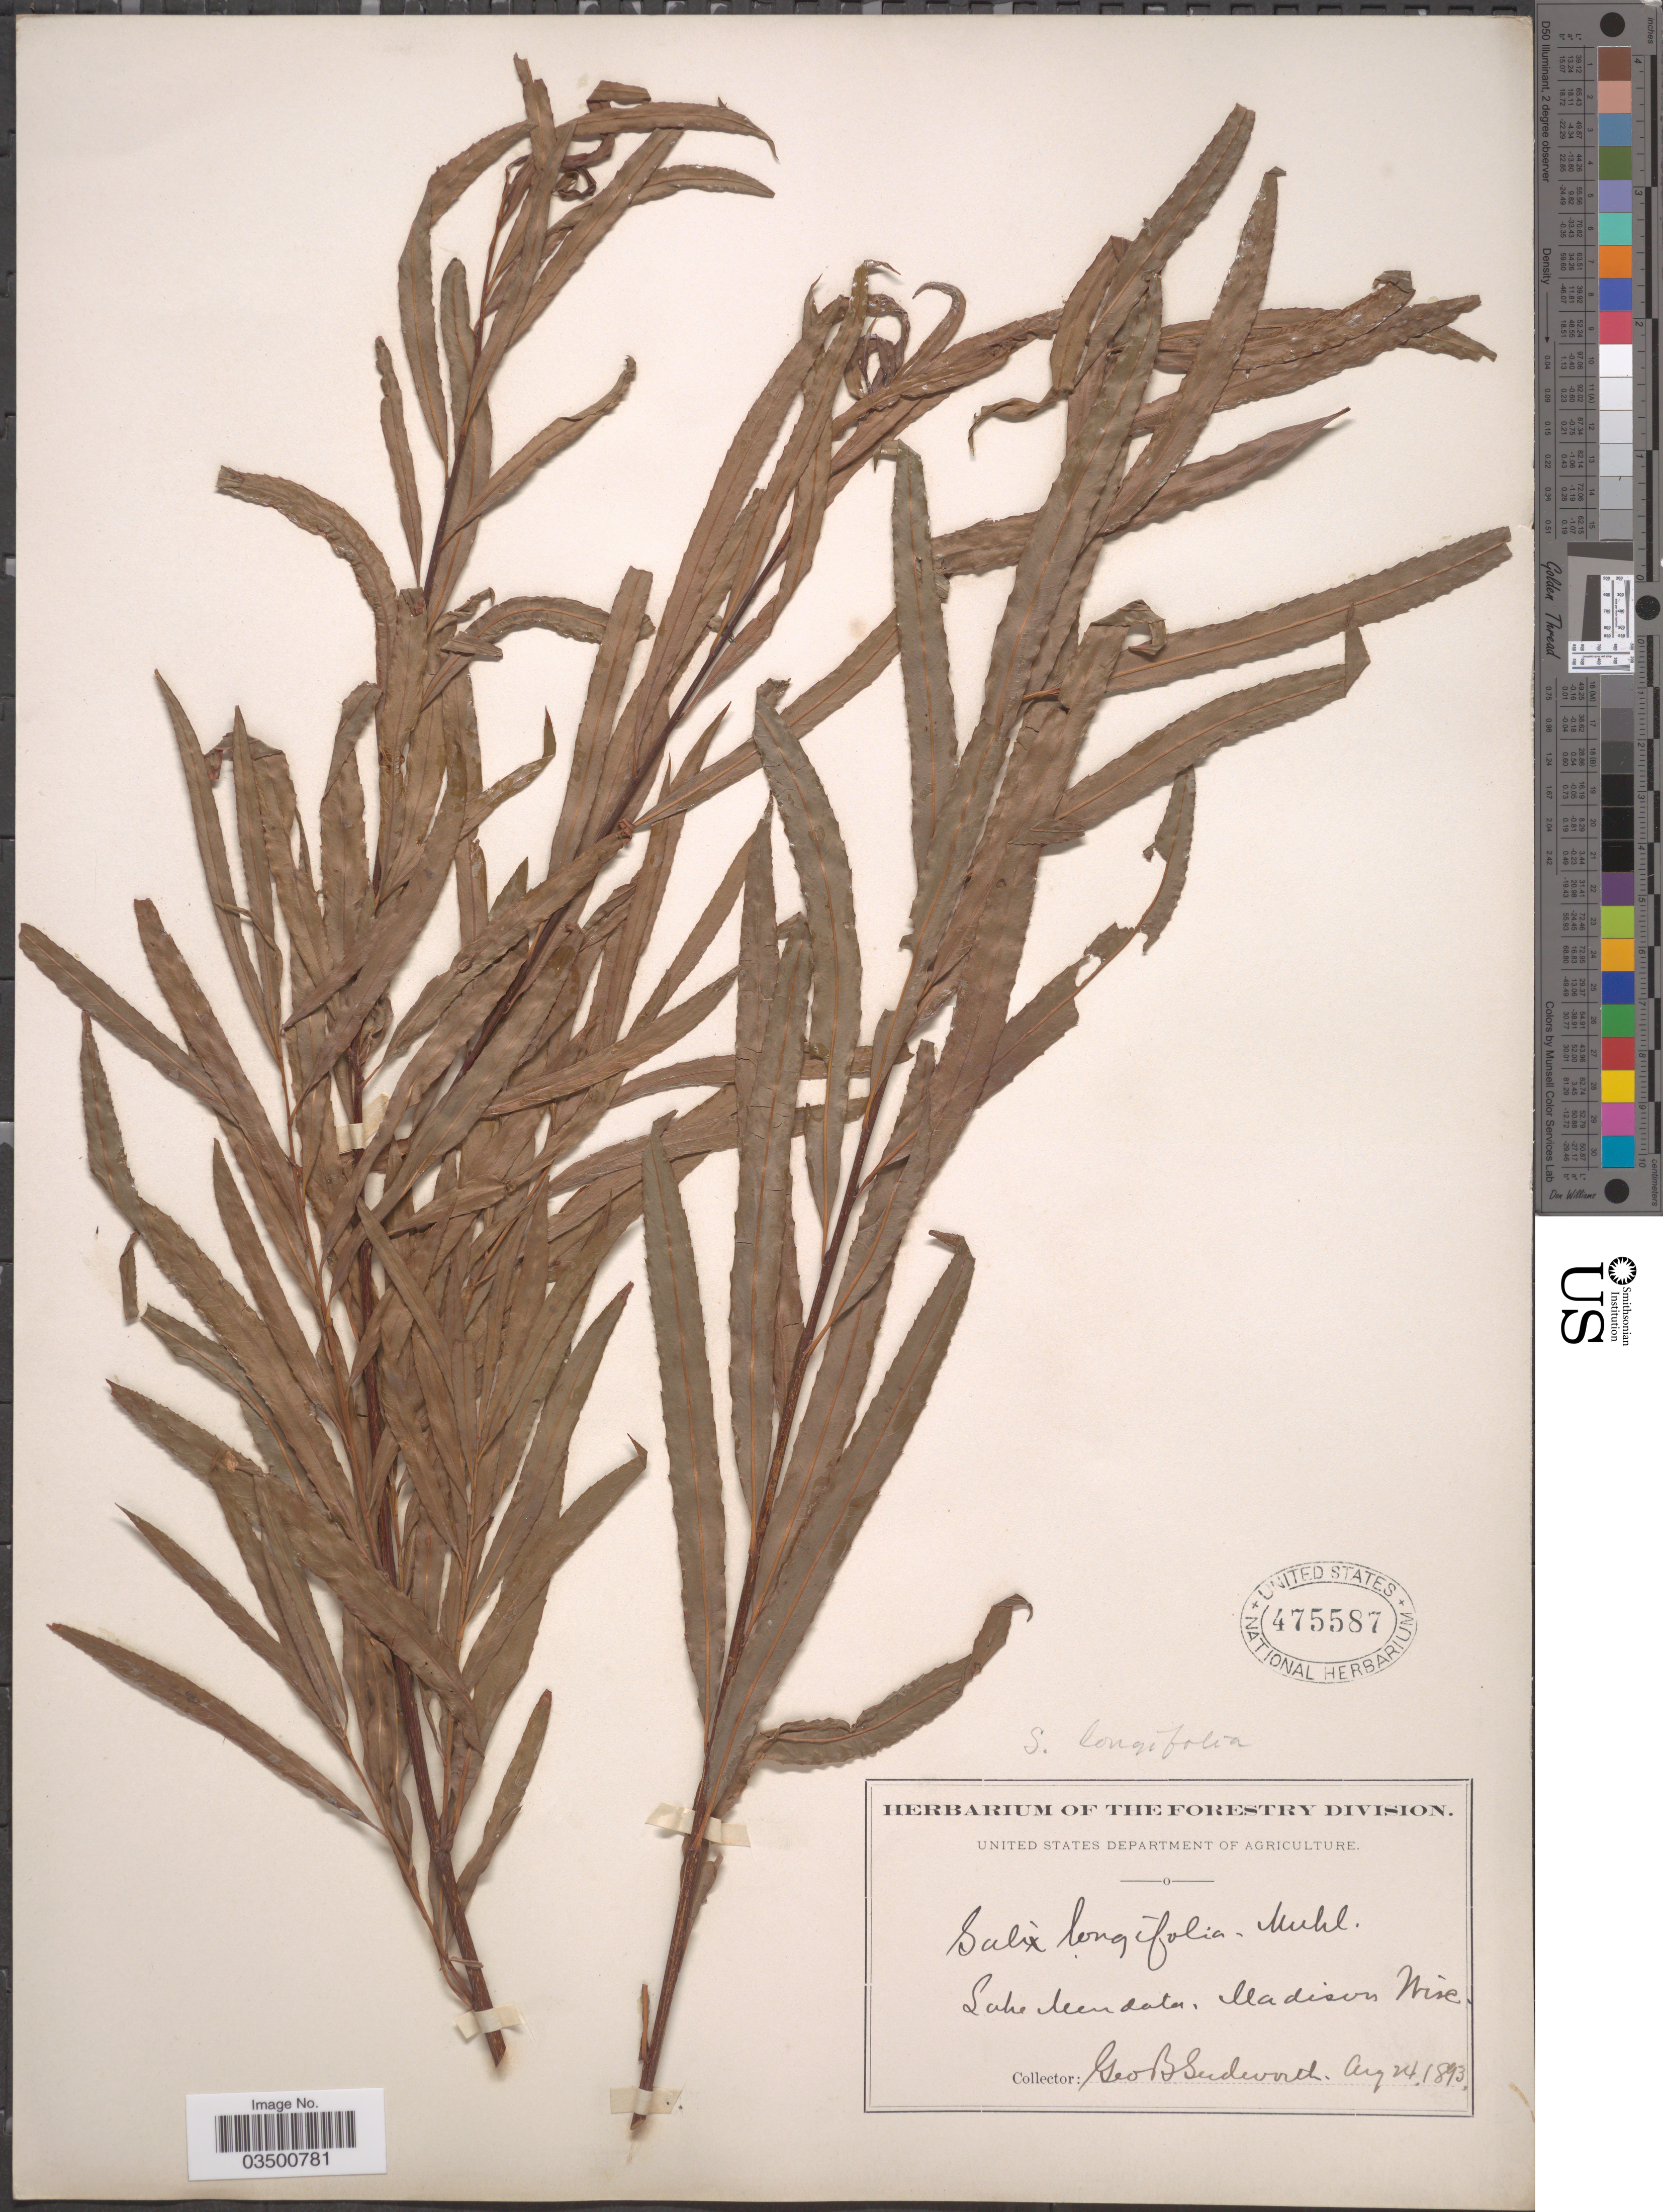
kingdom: Plantae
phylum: Tracheophyta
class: Magnoliopsida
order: Malpighiales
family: Salicaceae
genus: Salix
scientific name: Salix interior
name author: Rowlee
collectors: G. B. Sudworth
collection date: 1893-08-24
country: United States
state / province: Wisconsin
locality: Lake Mendota, Madison.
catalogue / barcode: US 475587